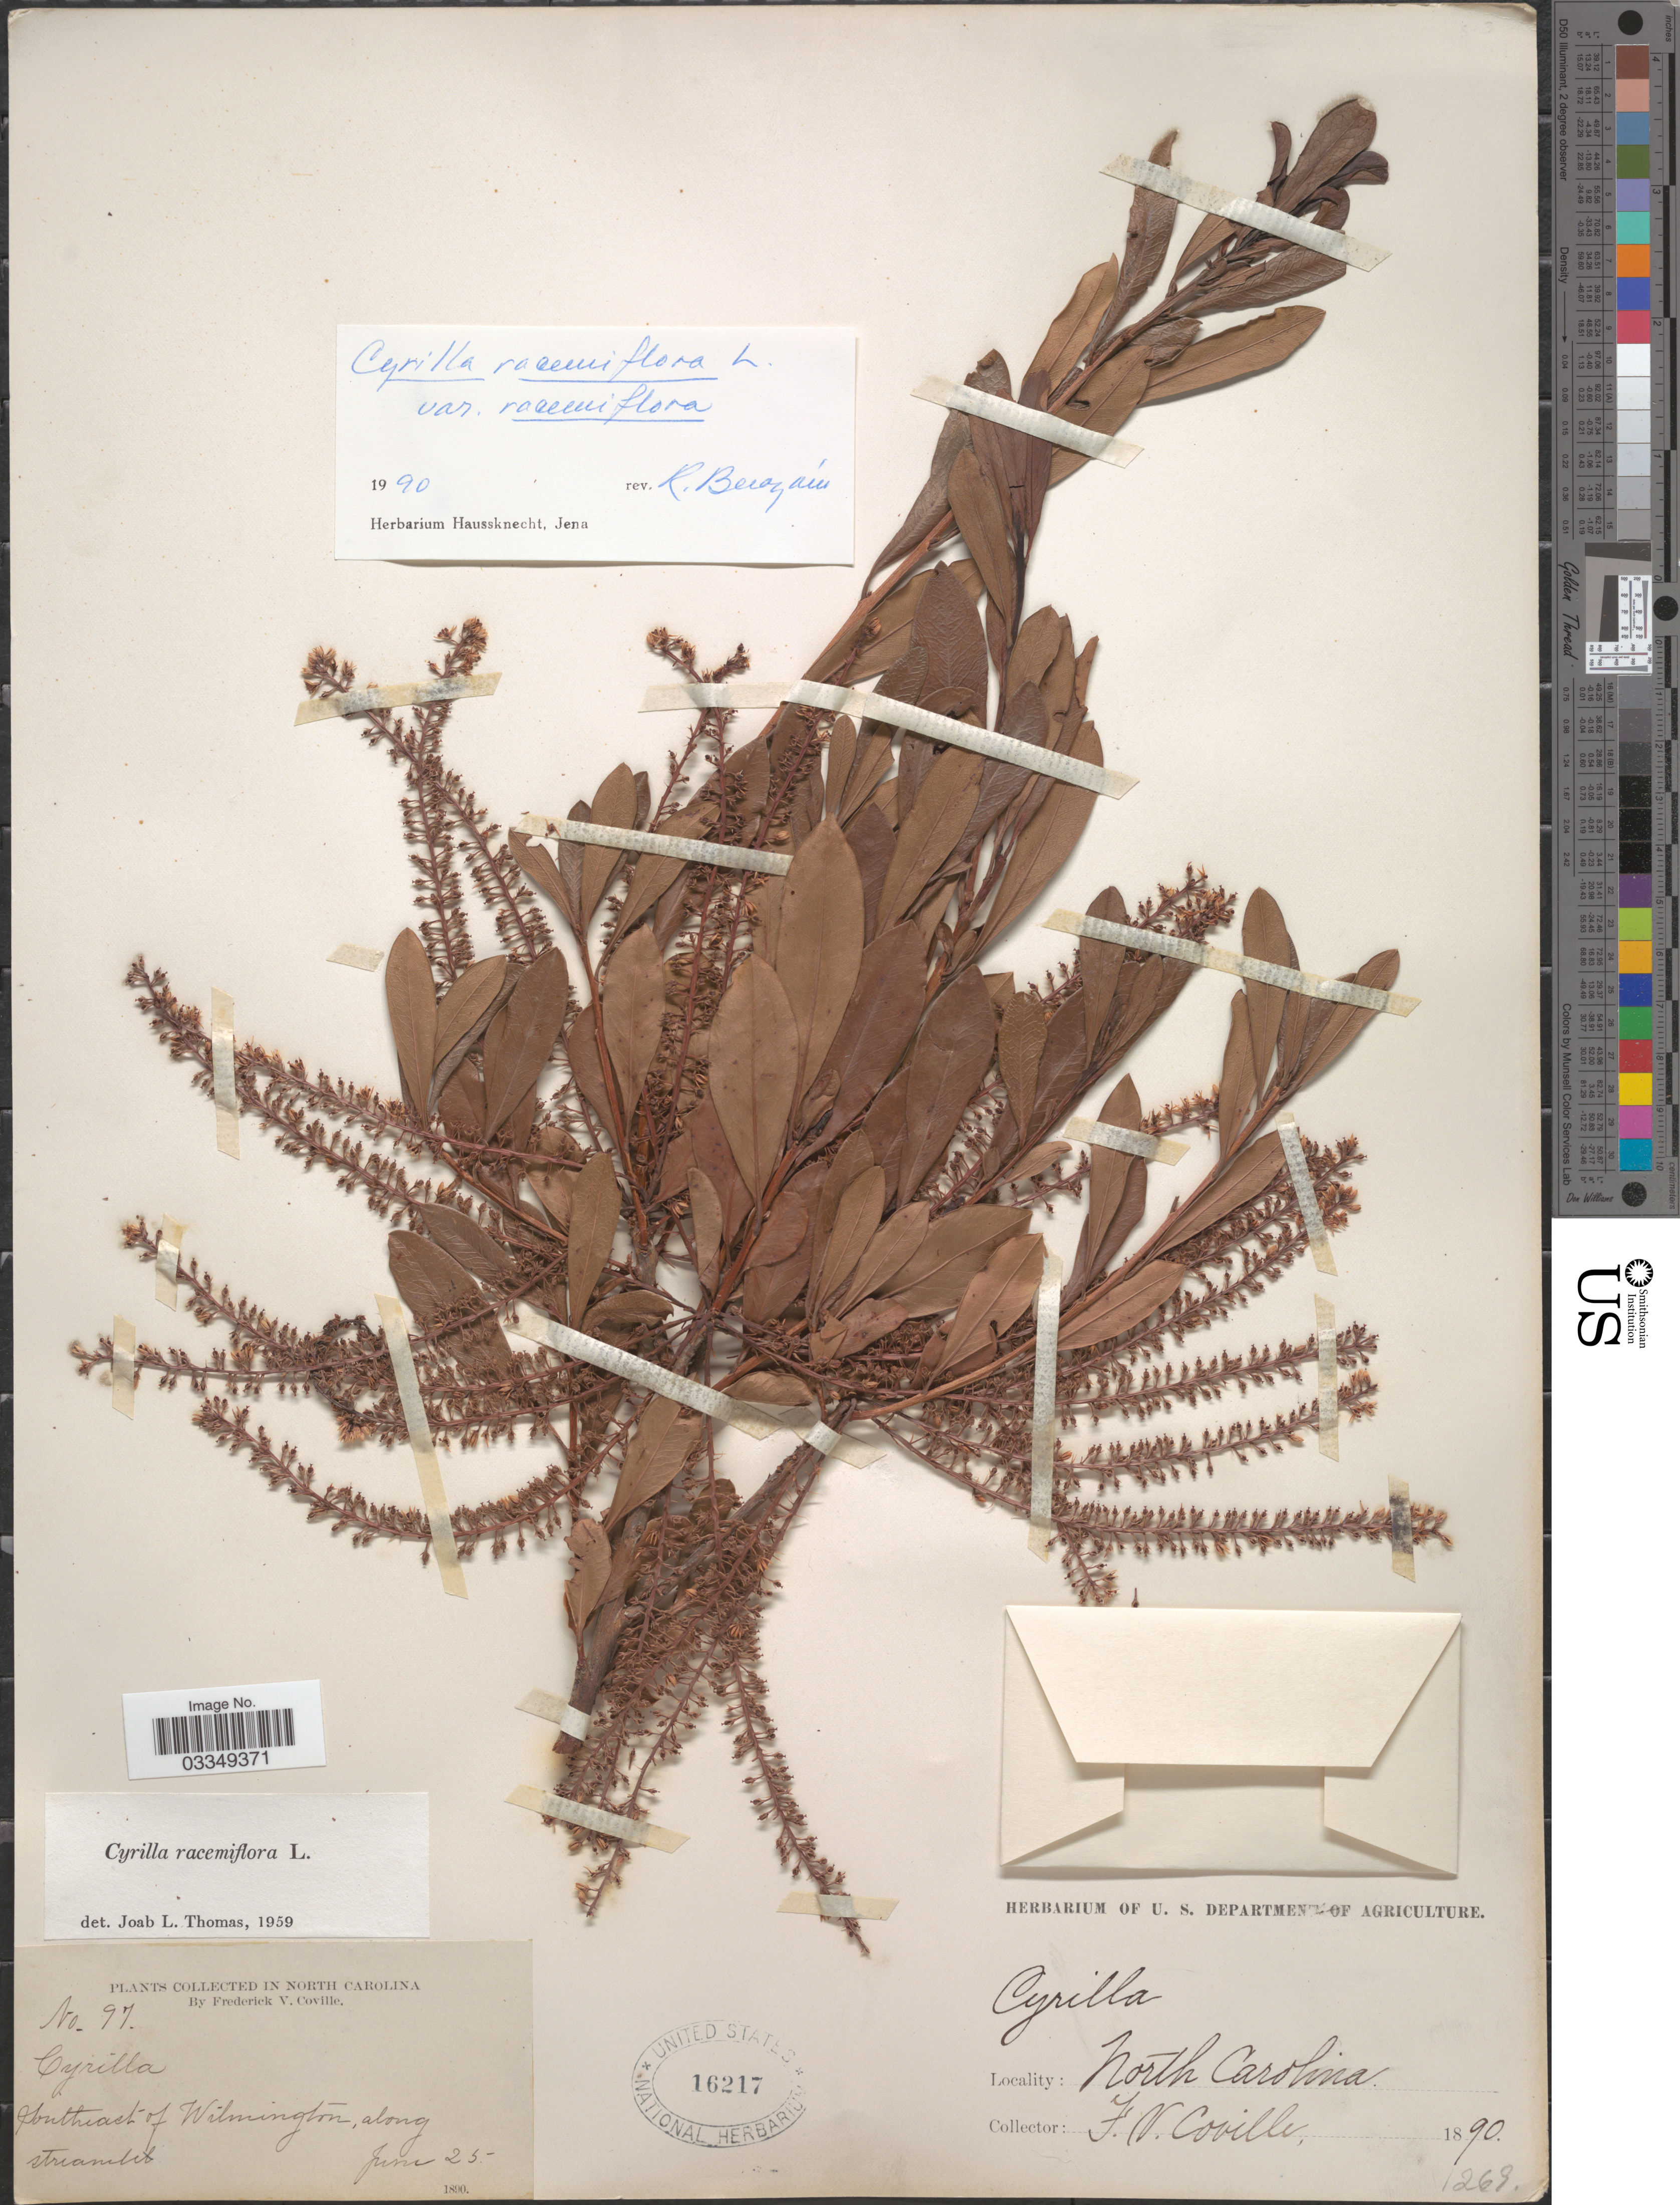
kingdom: Plantae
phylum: Tracheophyta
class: Magnoliopsida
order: Ericales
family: Cyrillaceae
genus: Cyrilla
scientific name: Cyrilla racemiflora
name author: L.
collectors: F. V. Coville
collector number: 97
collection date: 1890-06-25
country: United States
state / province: North Carolina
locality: Southeast of Wilmington.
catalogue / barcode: US 16217